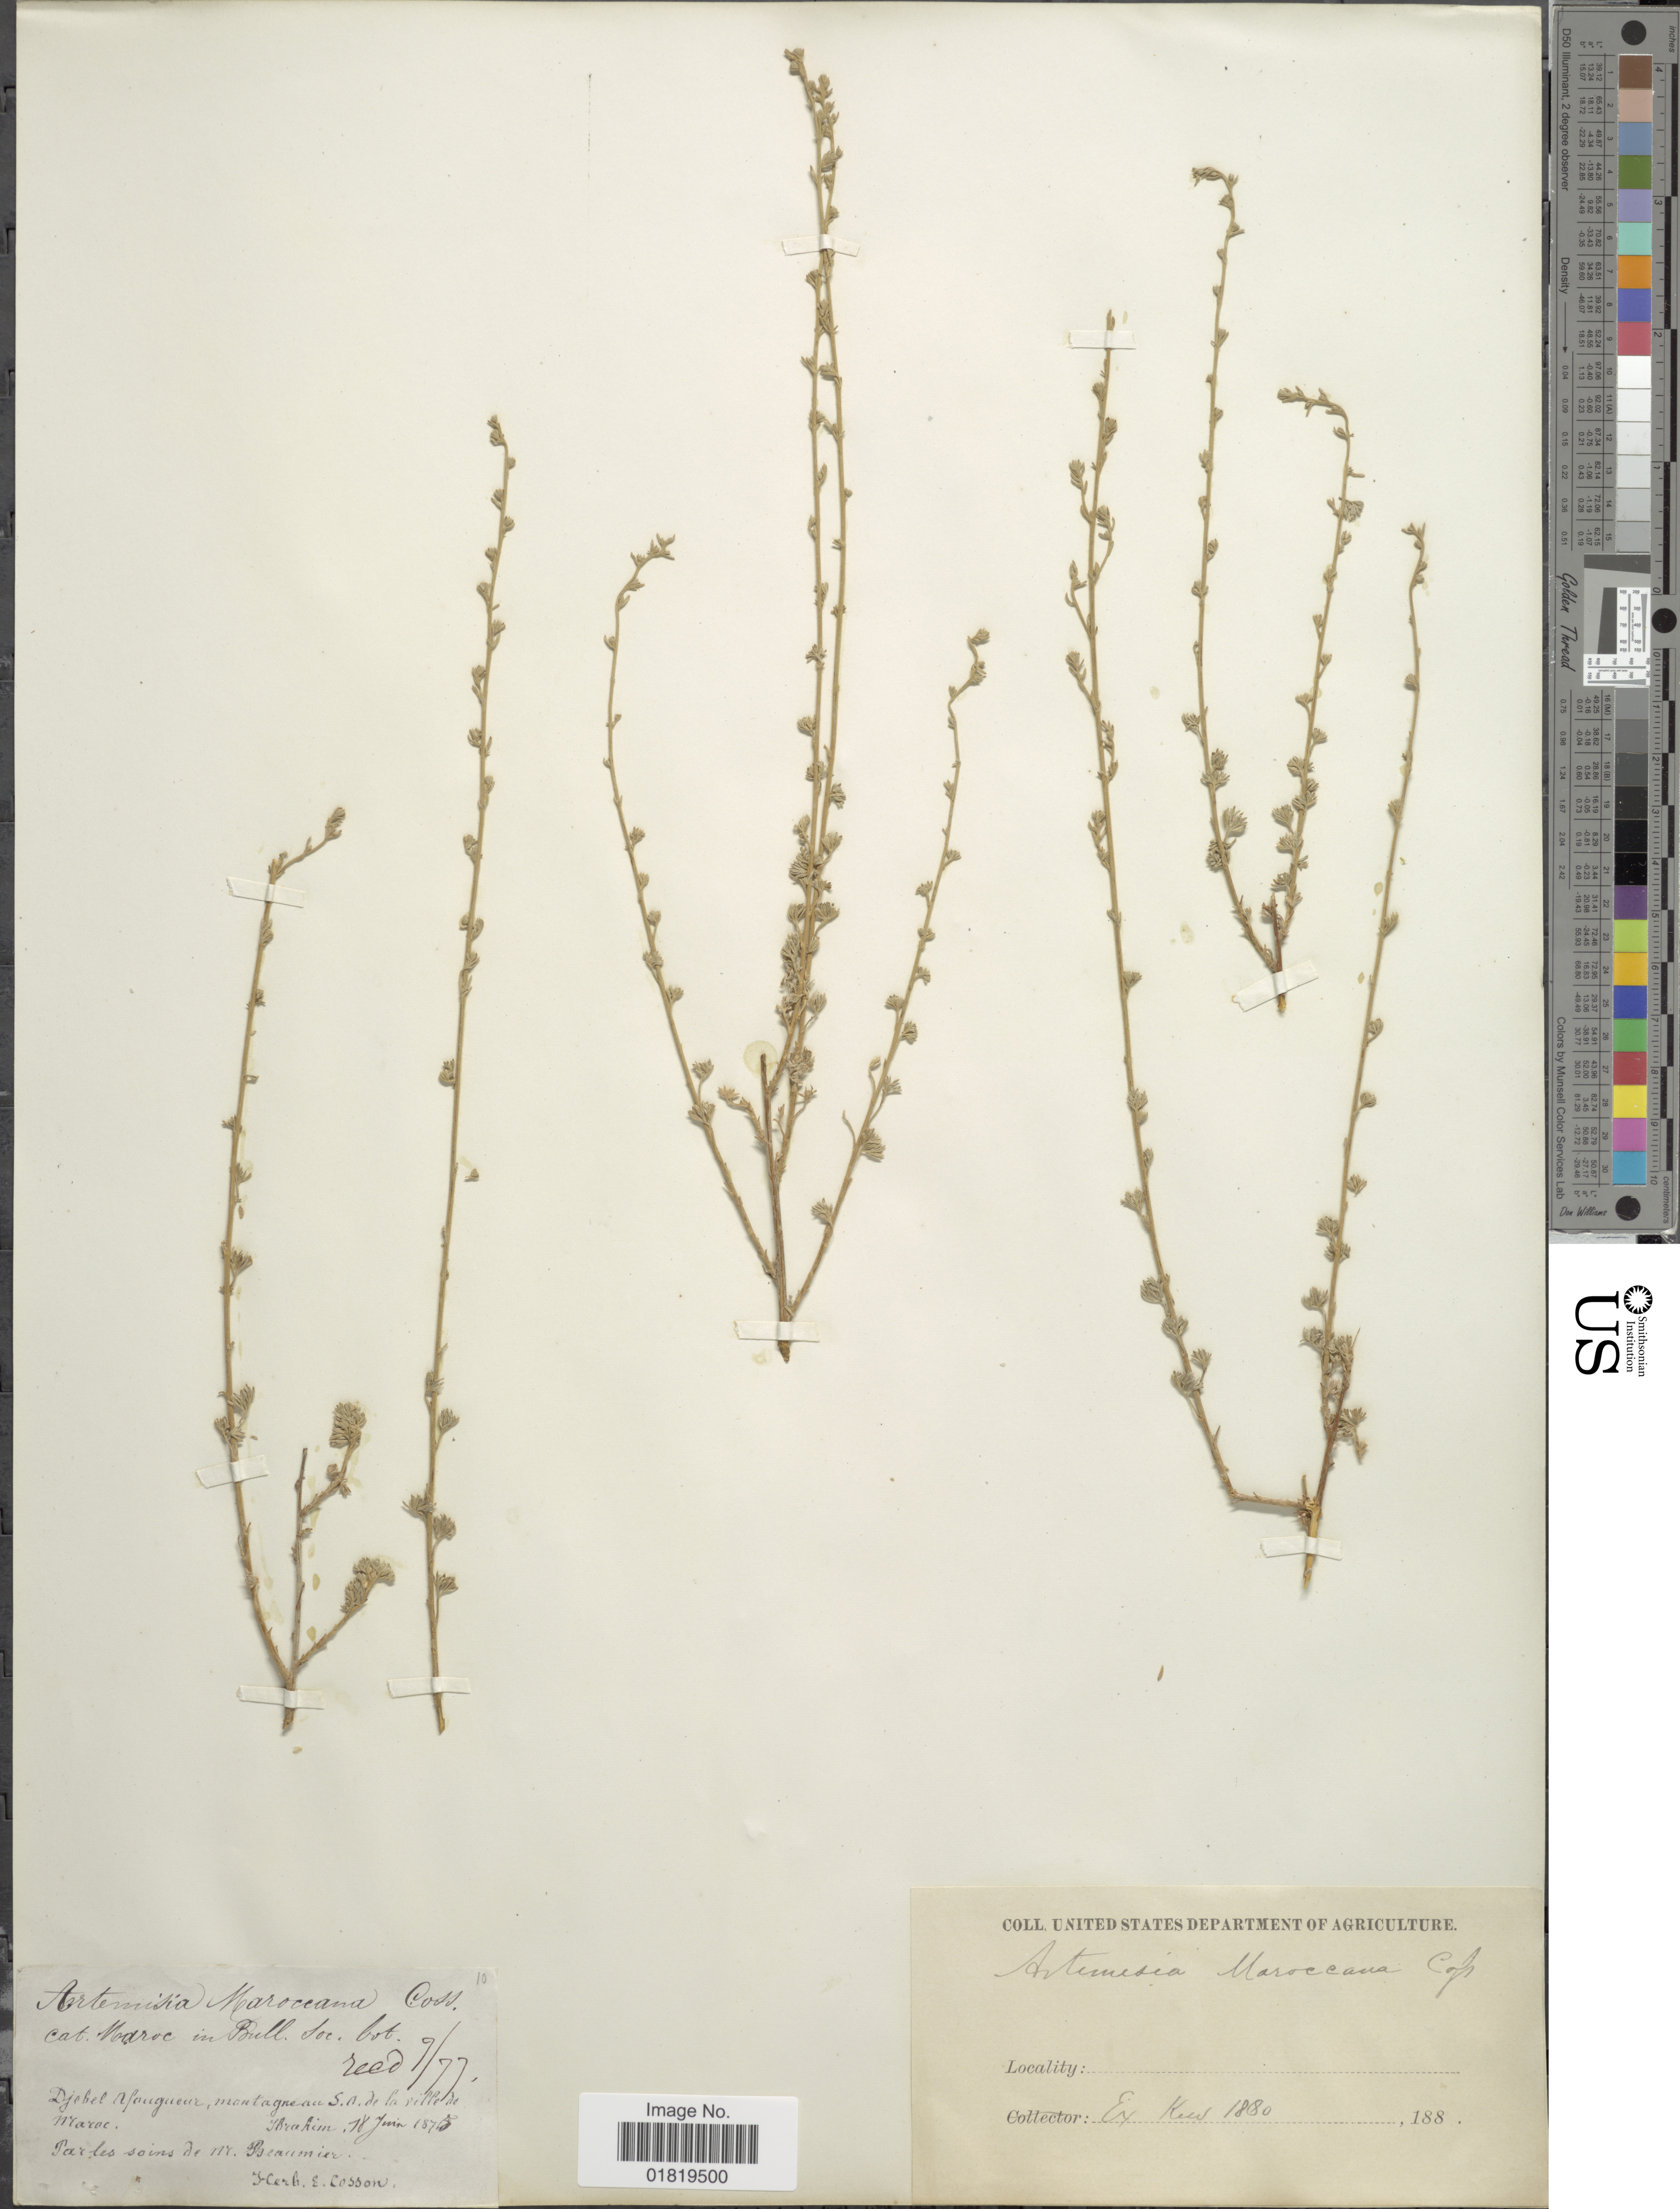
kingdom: Plantae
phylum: Tracheophyta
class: Magnoliopsida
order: Asterales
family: Asteraceae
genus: Artemisia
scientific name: Artemisia maroccana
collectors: -. Ibrahim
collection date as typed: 188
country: Morocco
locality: Djebel Afougueur, montagne au S.O. de la ville de Maroc.